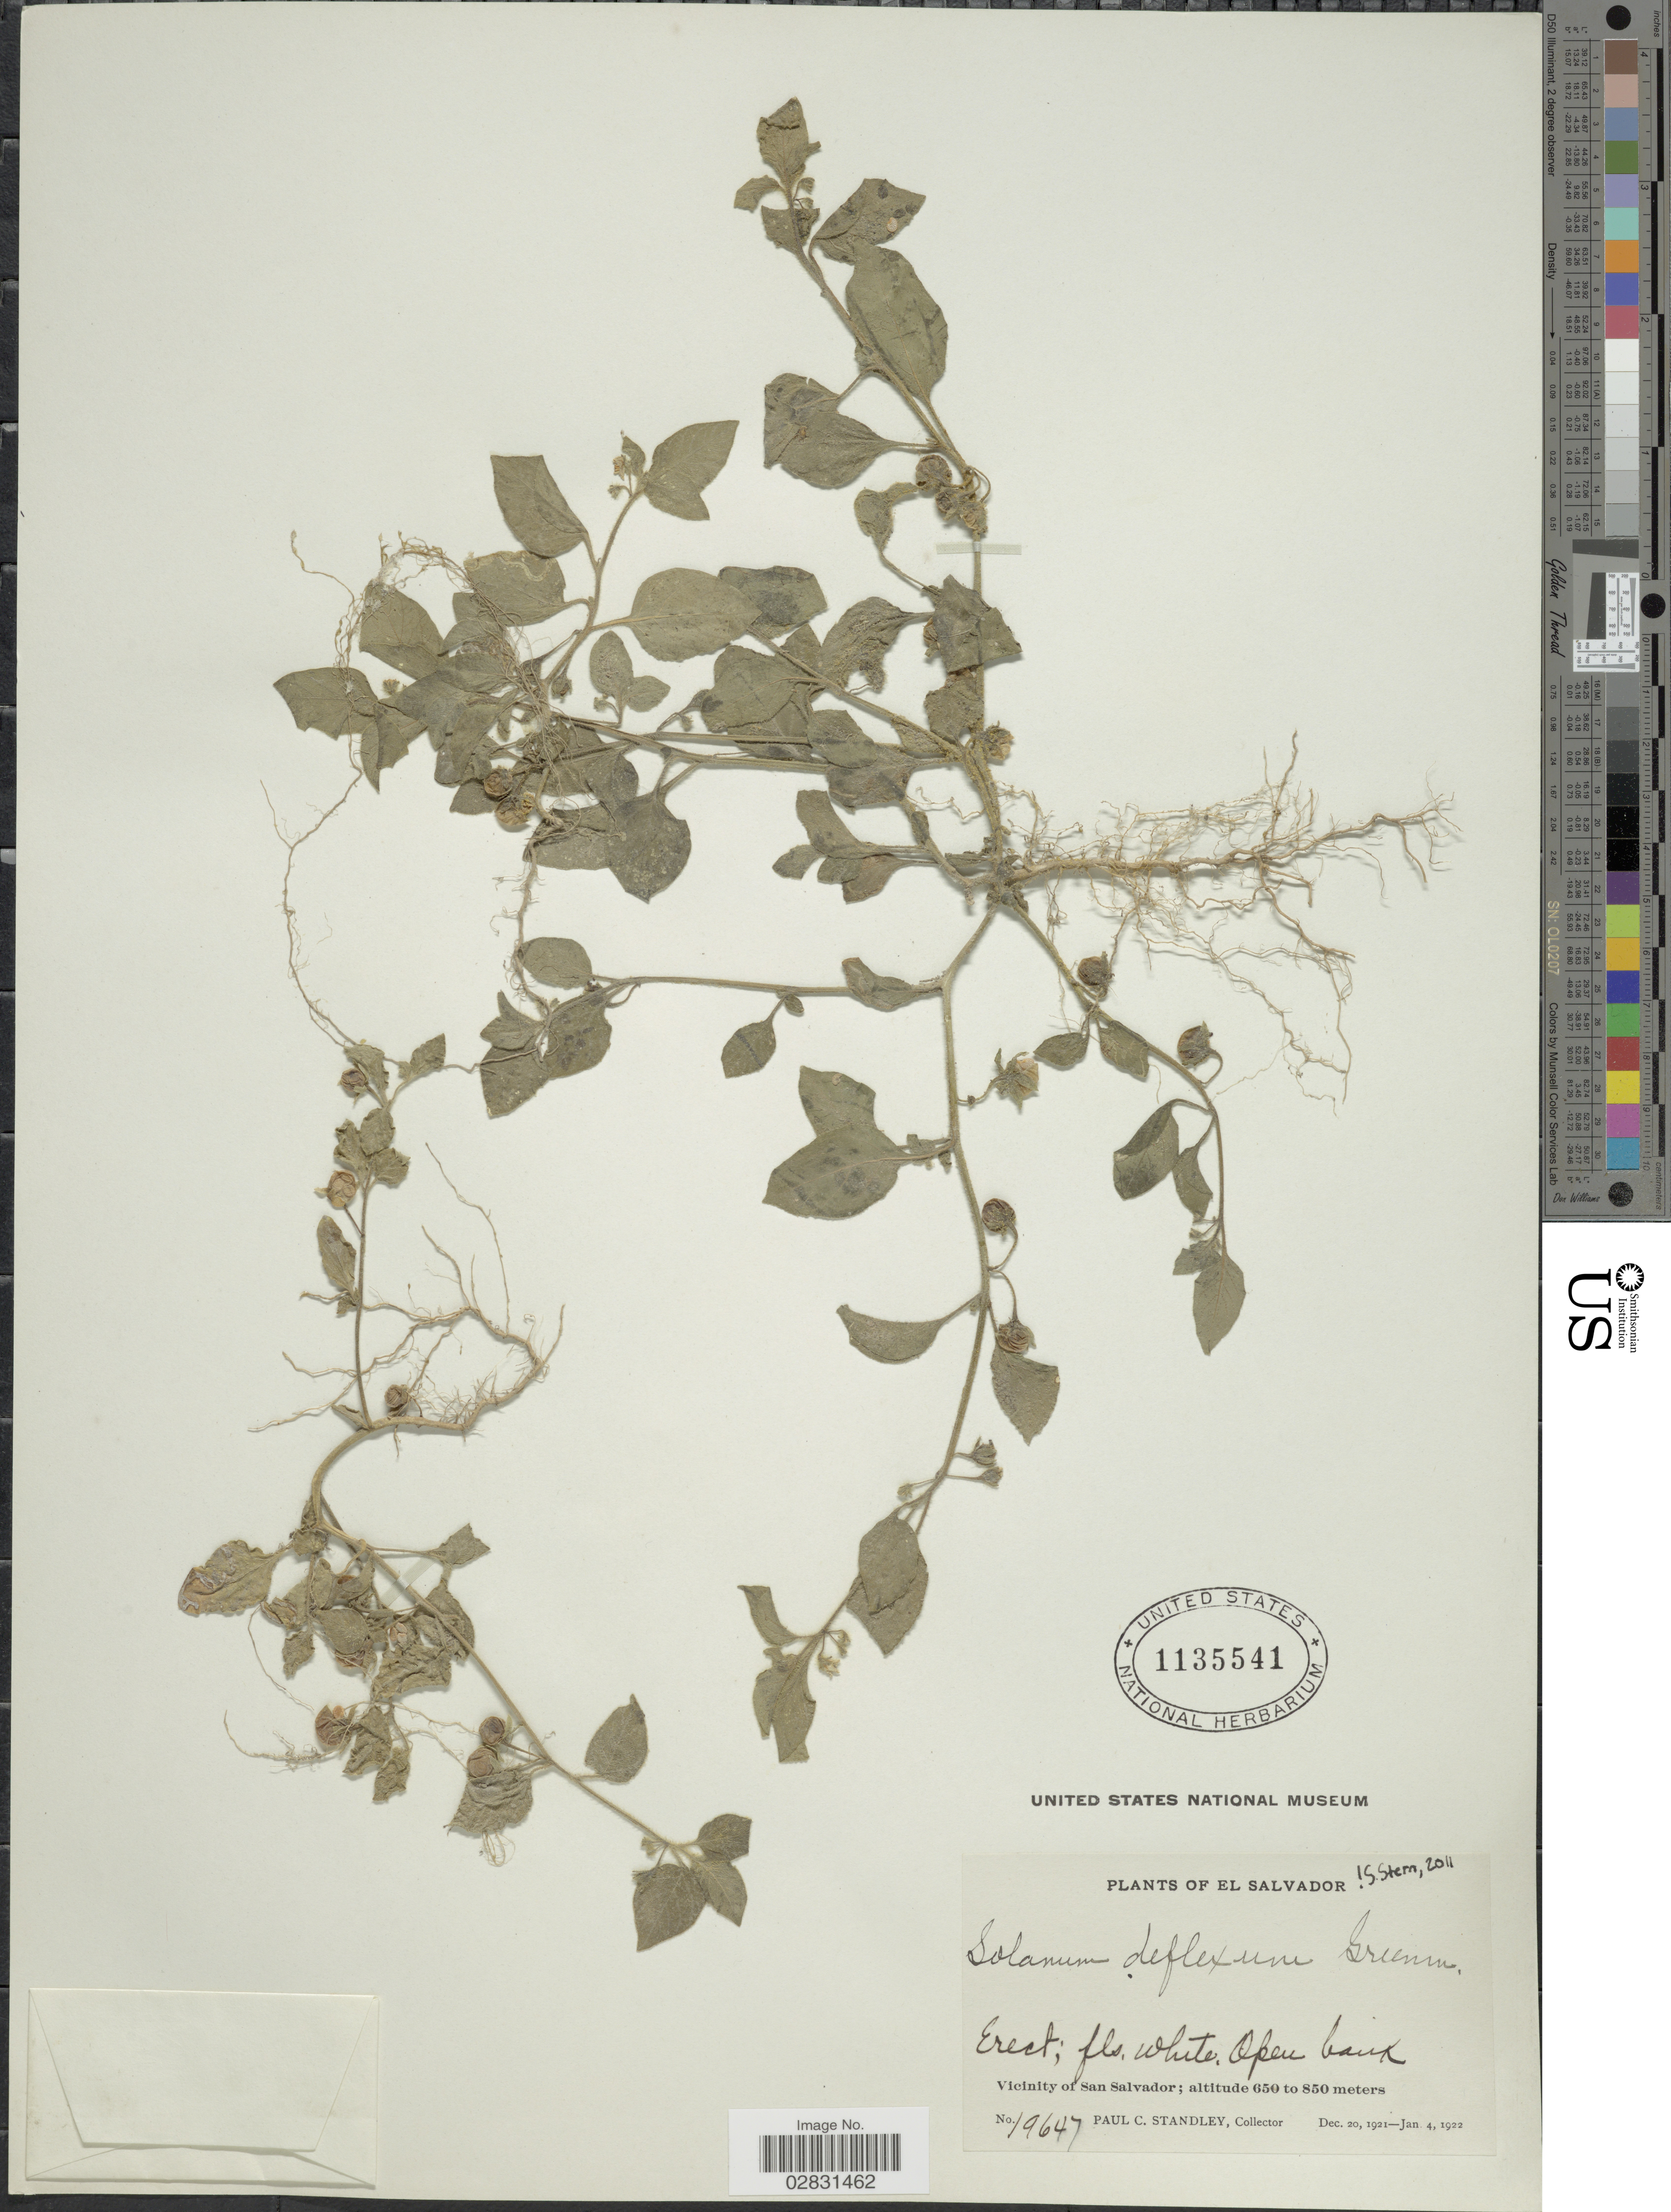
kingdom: Plantae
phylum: Tracheophyta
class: Magnoliopsida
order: Solanales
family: Solanaceae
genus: Solanum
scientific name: Solanum deflexum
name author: Greenm.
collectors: P. C. Standley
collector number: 19647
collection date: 1921-12-20/1922-01-04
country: El Salvador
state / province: San Salvador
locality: Vicinity of San Salvador.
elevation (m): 650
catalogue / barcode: US 1135541